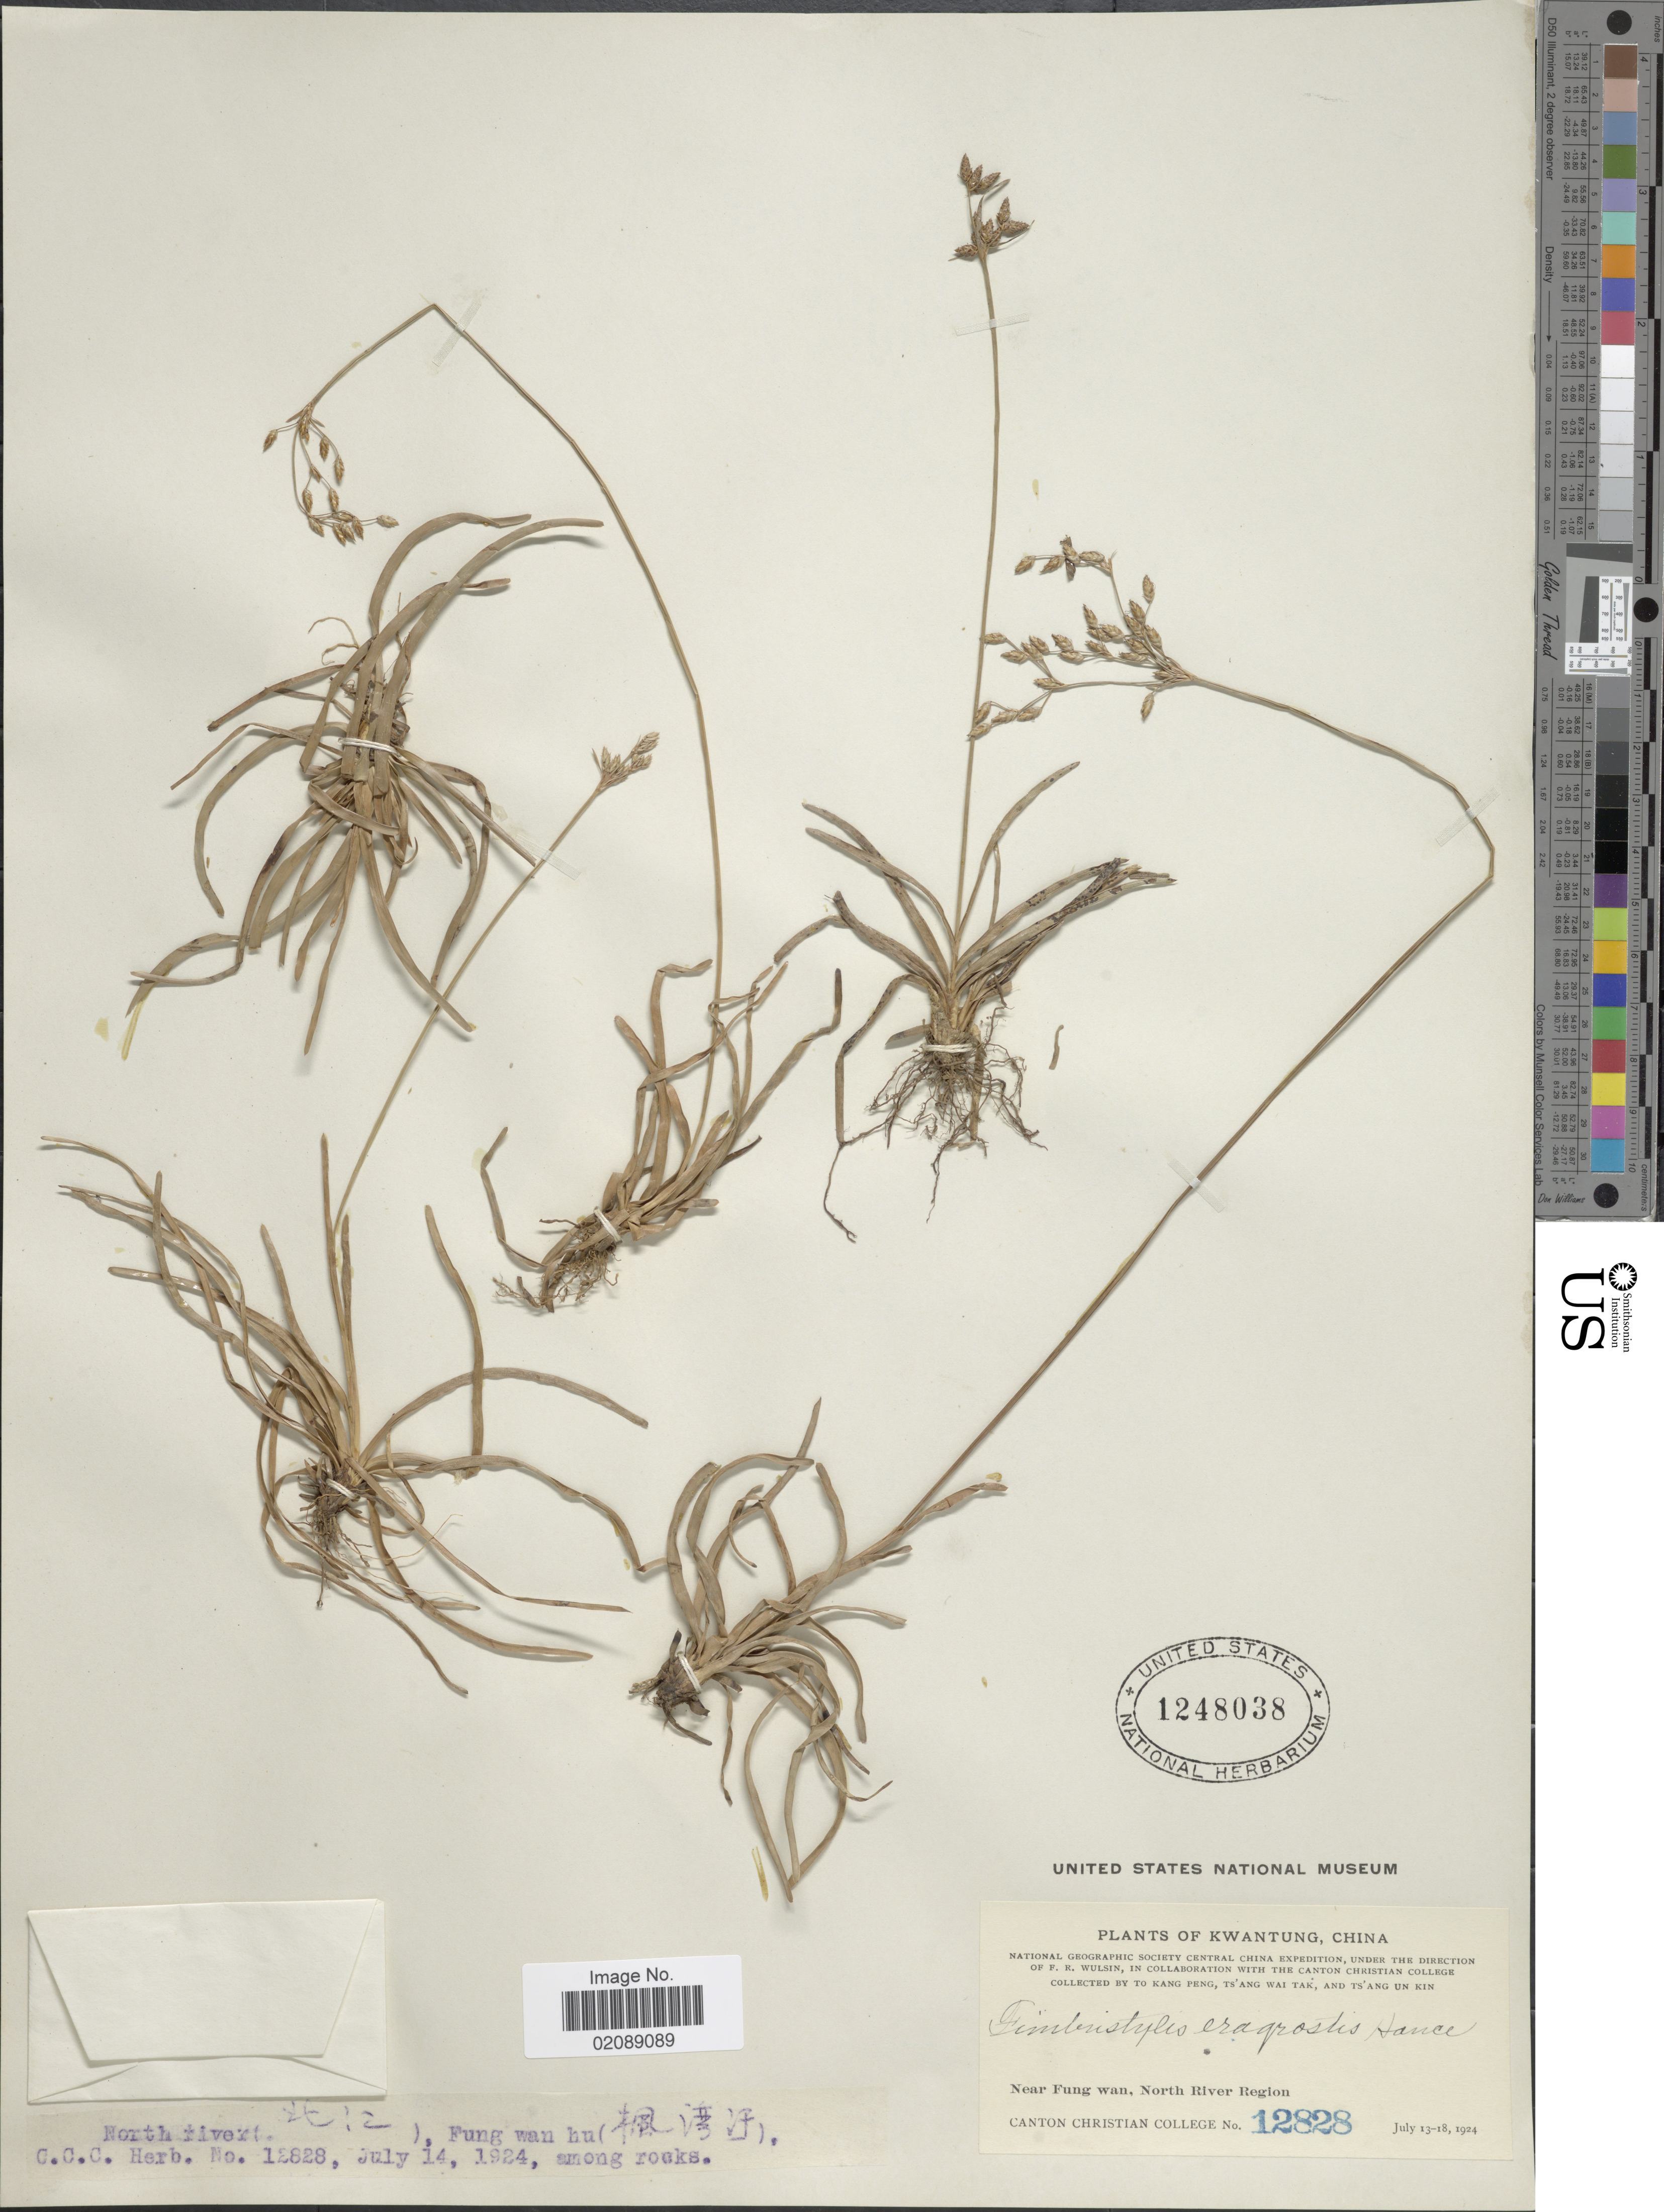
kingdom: Plantae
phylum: Tracheophyta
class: Liliopsida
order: Poales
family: Cyperaceae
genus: Fimbristylis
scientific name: Fimbristylis eragrostis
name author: (Nees) Hance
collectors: Canton Christian College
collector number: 12828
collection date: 1924-07-13/1924-07-18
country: China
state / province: Guangdong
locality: Kwangtung, Near Fung wan, North River Region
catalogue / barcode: US 1248038